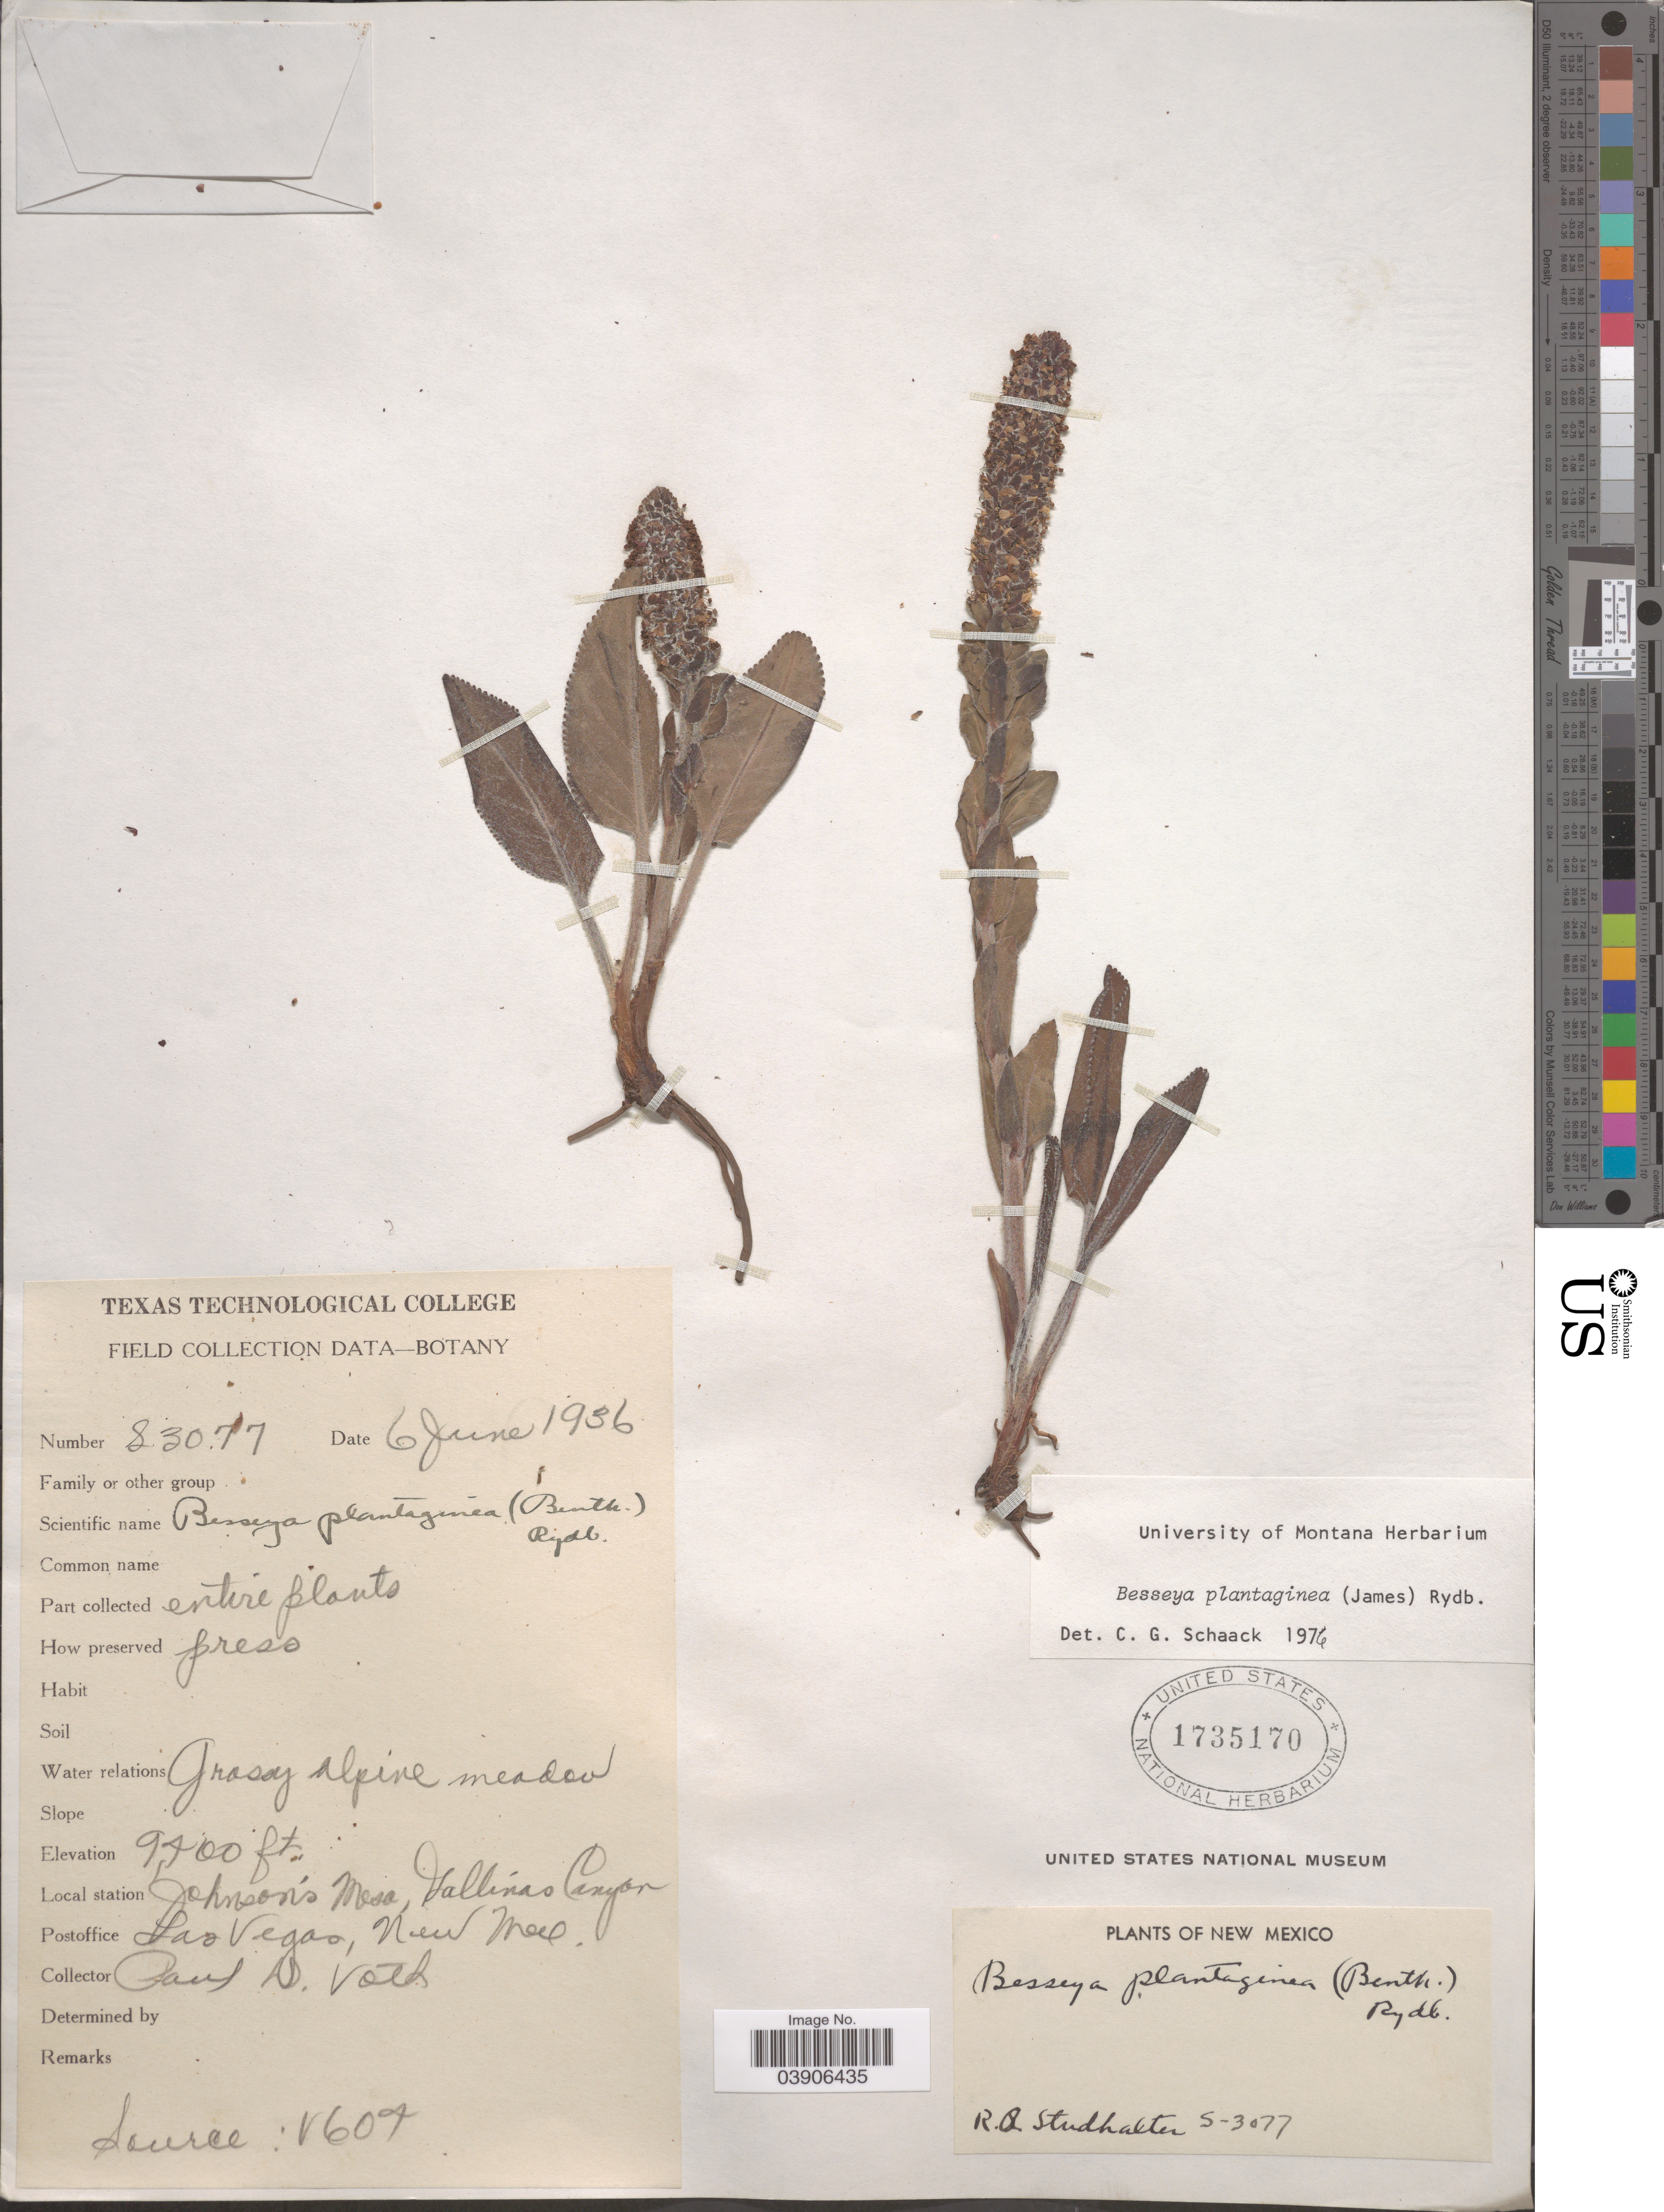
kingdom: Plantae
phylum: Tracheophyta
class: Magnoliopsida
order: Lamiales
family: Plantaginaceae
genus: Synthyris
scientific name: Synthyris plantaginea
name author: (E. James) Benth.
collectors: R. Studhalter & P. Voth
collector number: S-3077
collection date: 1936-06-06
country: United States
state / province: New Mexico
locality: Johnson's Mesa, Vallinas Canyon. Post Office Las Vegas.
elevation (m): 2865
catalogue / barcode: US 1735170